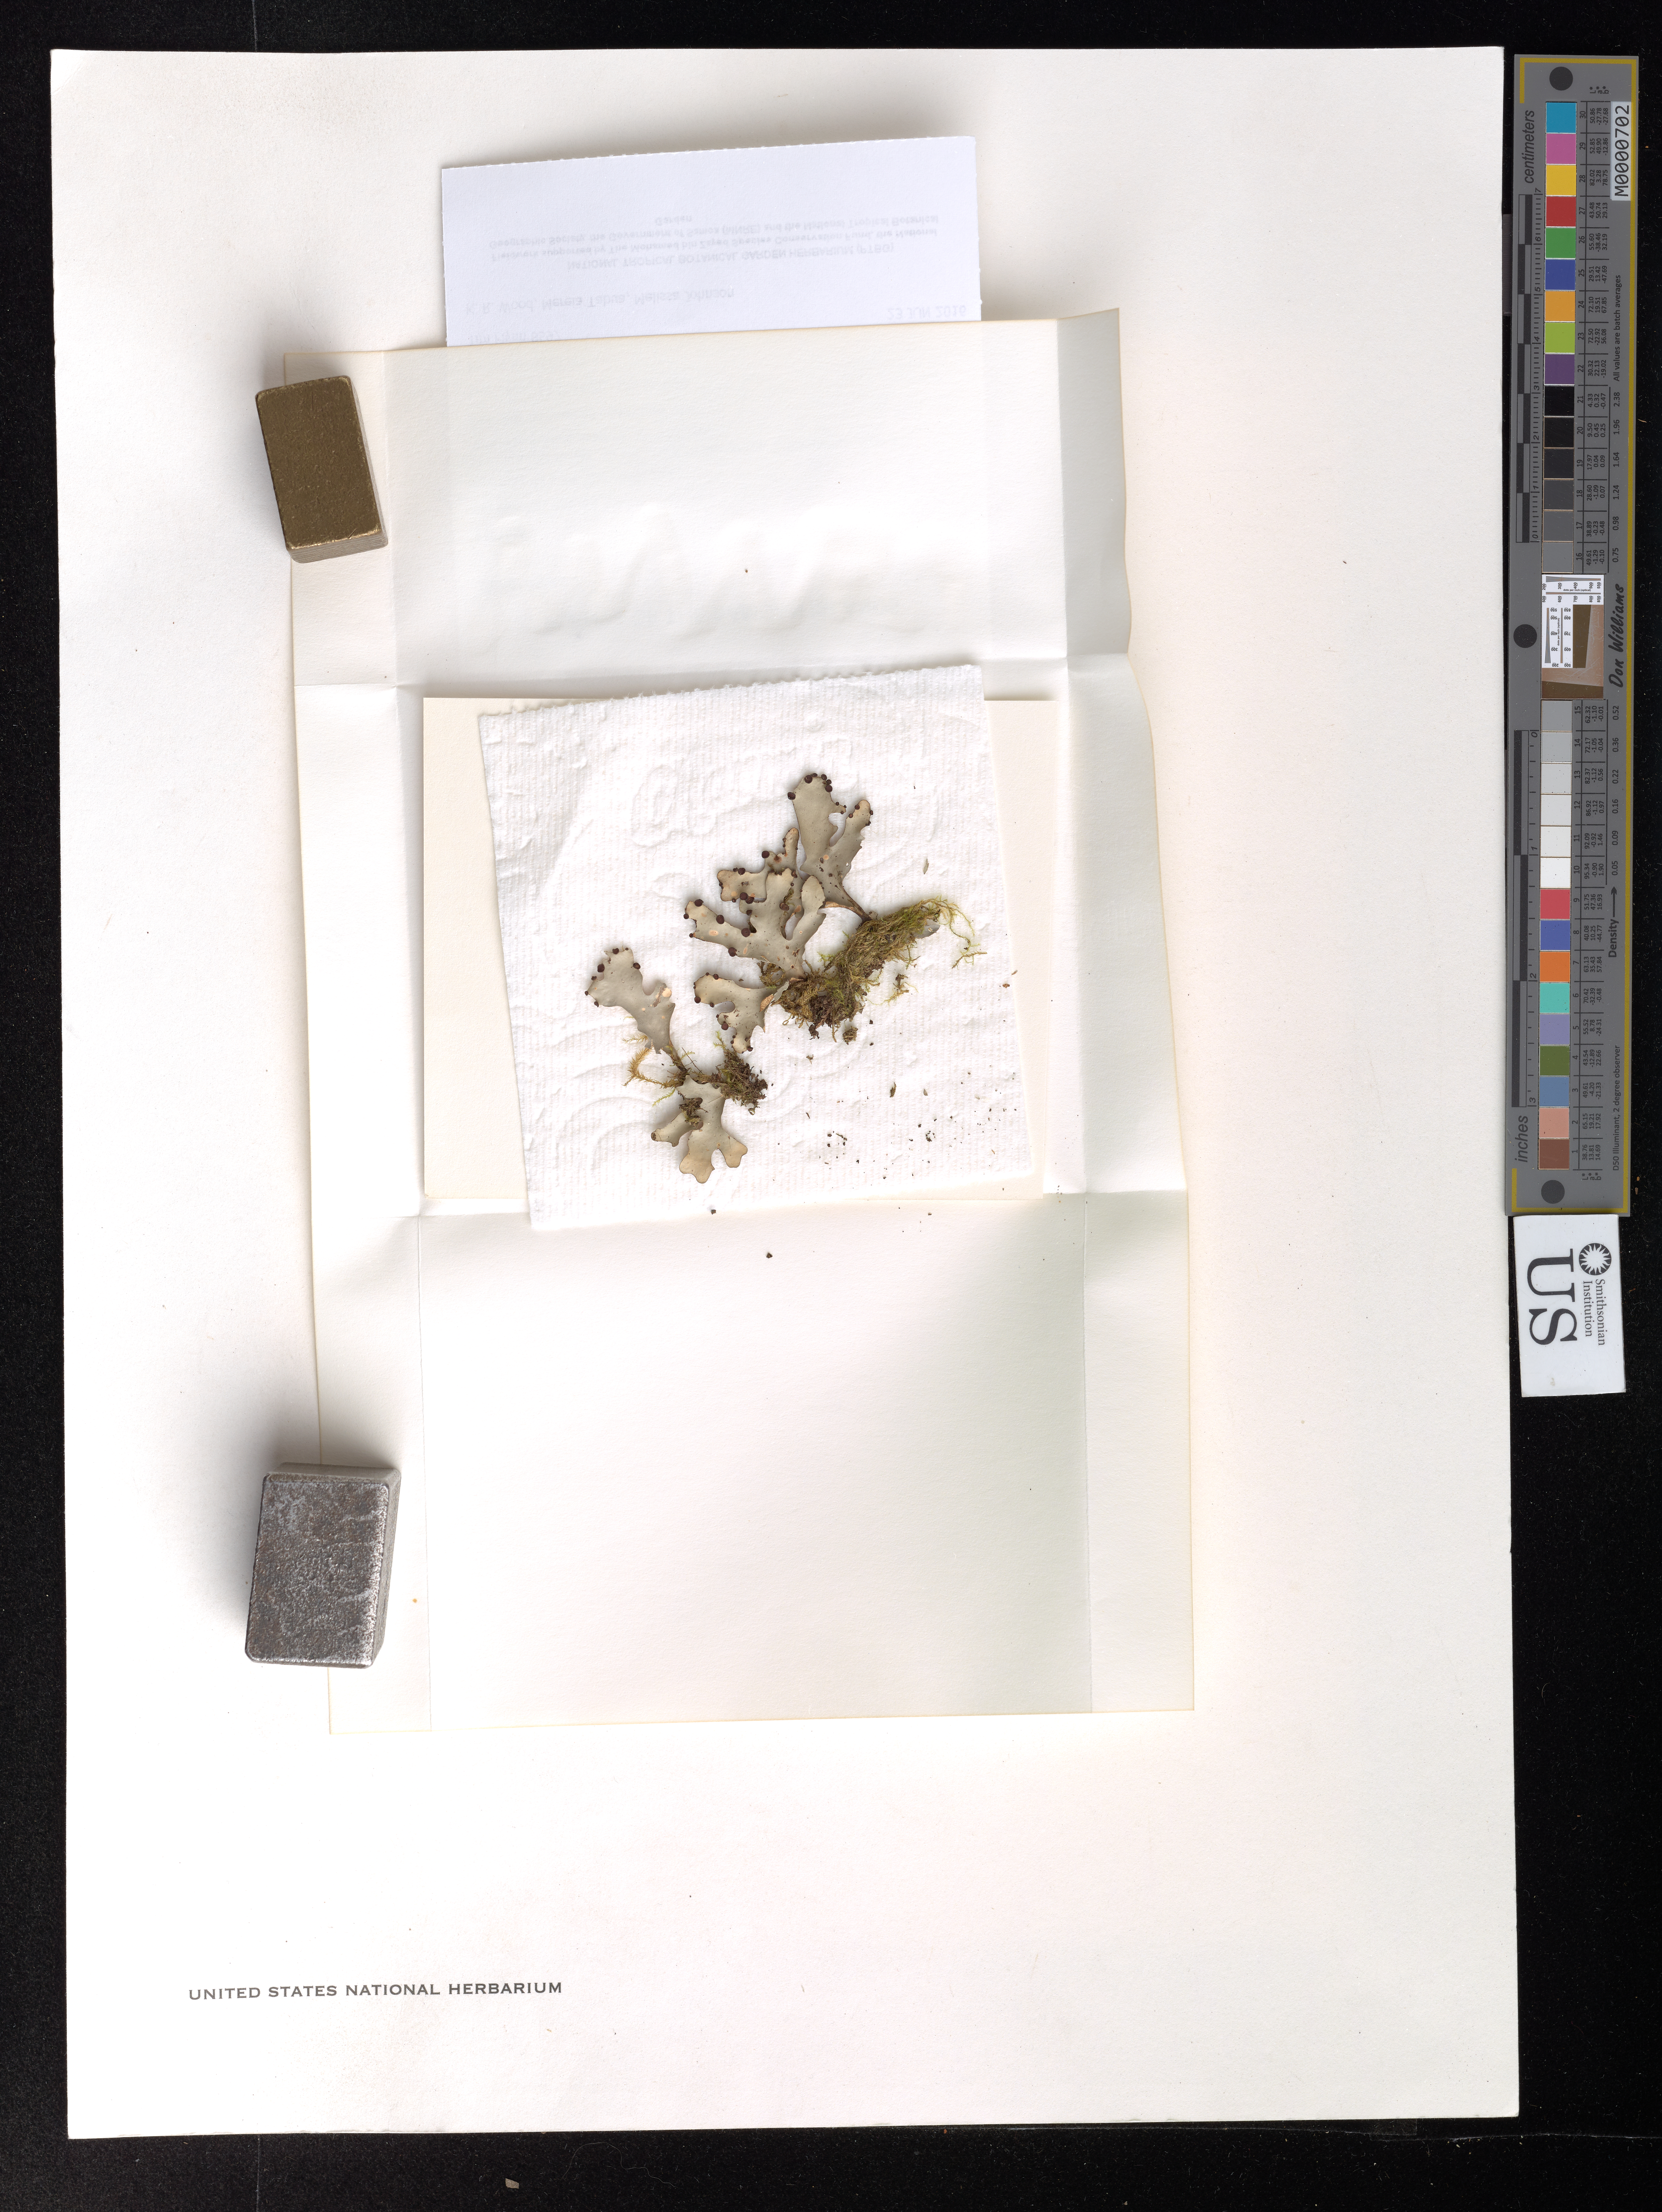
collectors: T. W. Flynn, K. R. Wood, M. Tabua & M. Johnson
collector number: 8597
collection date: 2016-06-23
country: Samoa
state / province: Gagaifomauga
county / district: Savaii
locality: Savaii. Mt. Mata o Le Afi, SSE camp area.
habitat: Montane wet forest. W/ Polyscias, Weinmannia, Wikstroemia, Scaevola, Spiranthes, Elattostachys, Geniostoma.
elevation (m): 1658